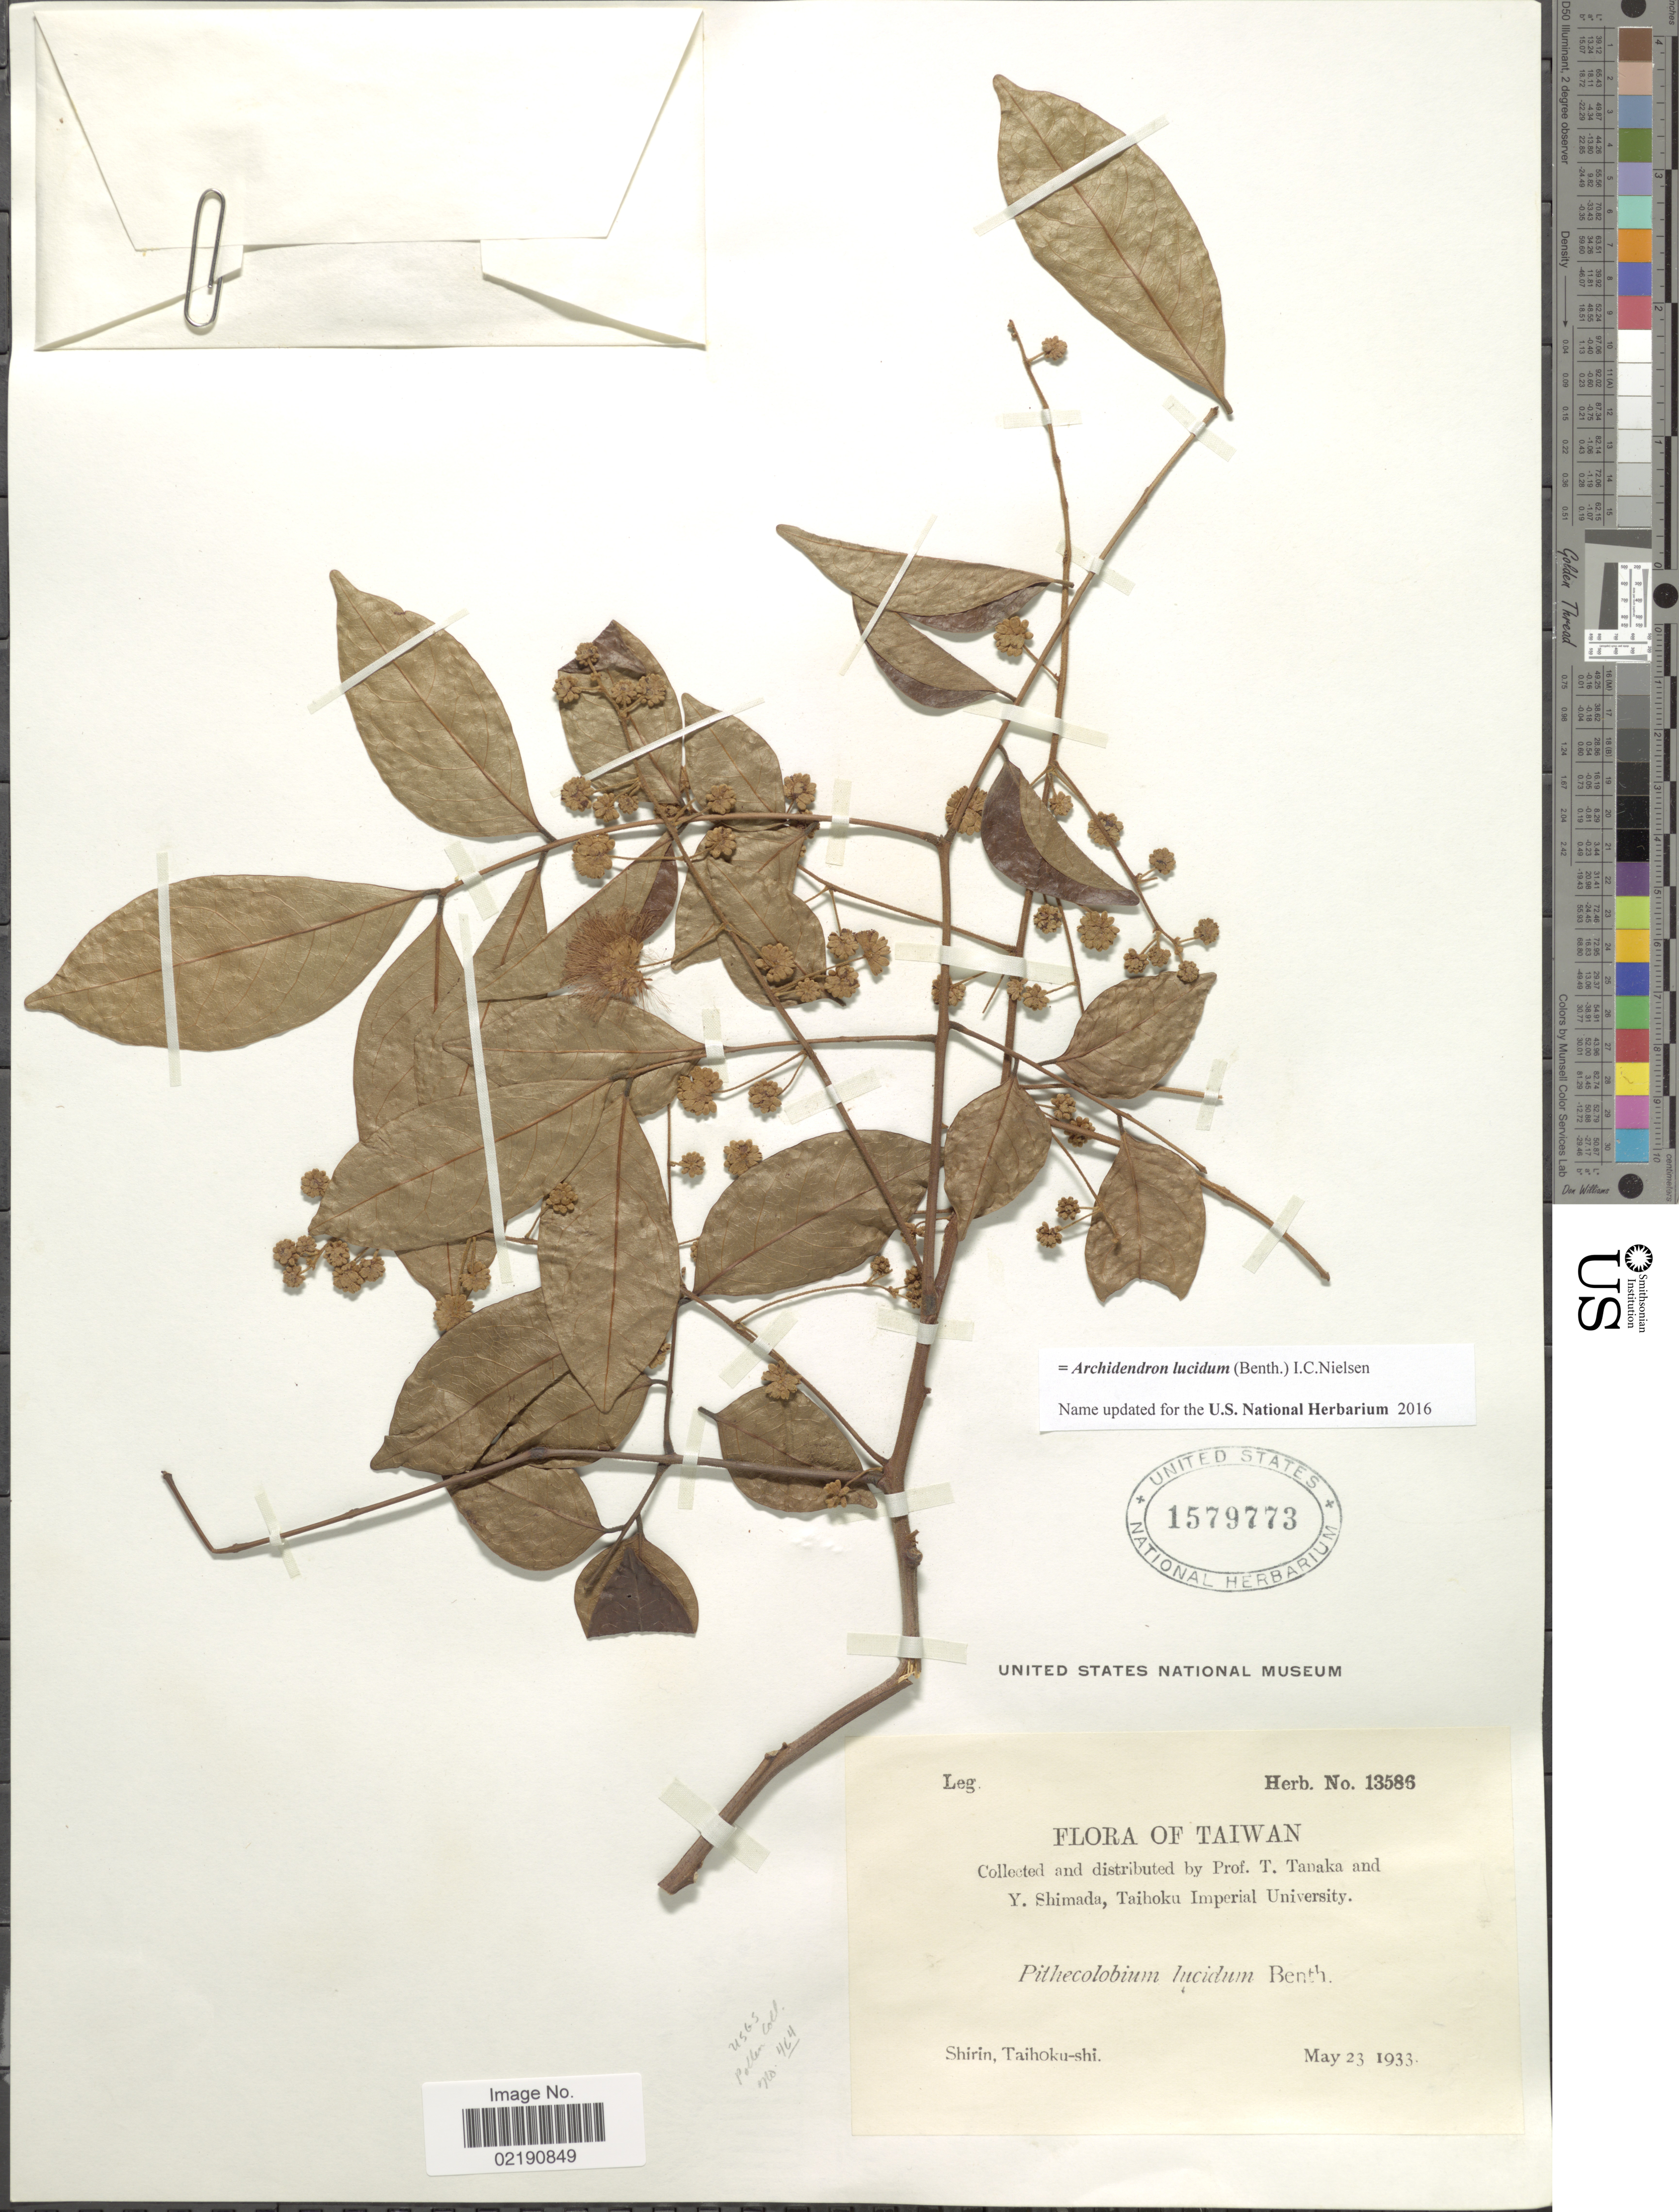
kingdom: Plantae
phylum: Tracheophyta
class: Magnoliopsida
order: Fabales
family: Fabaceae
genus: Archidendron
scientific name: Archidendron lucidum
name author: (Benth.) I.C. Nielsen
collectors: T. Tanaka & Y. Shimada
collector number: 13586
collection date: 1933-05-23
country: Taiwan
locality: Shirin, Taihoku-shi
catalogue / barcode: US 1579773